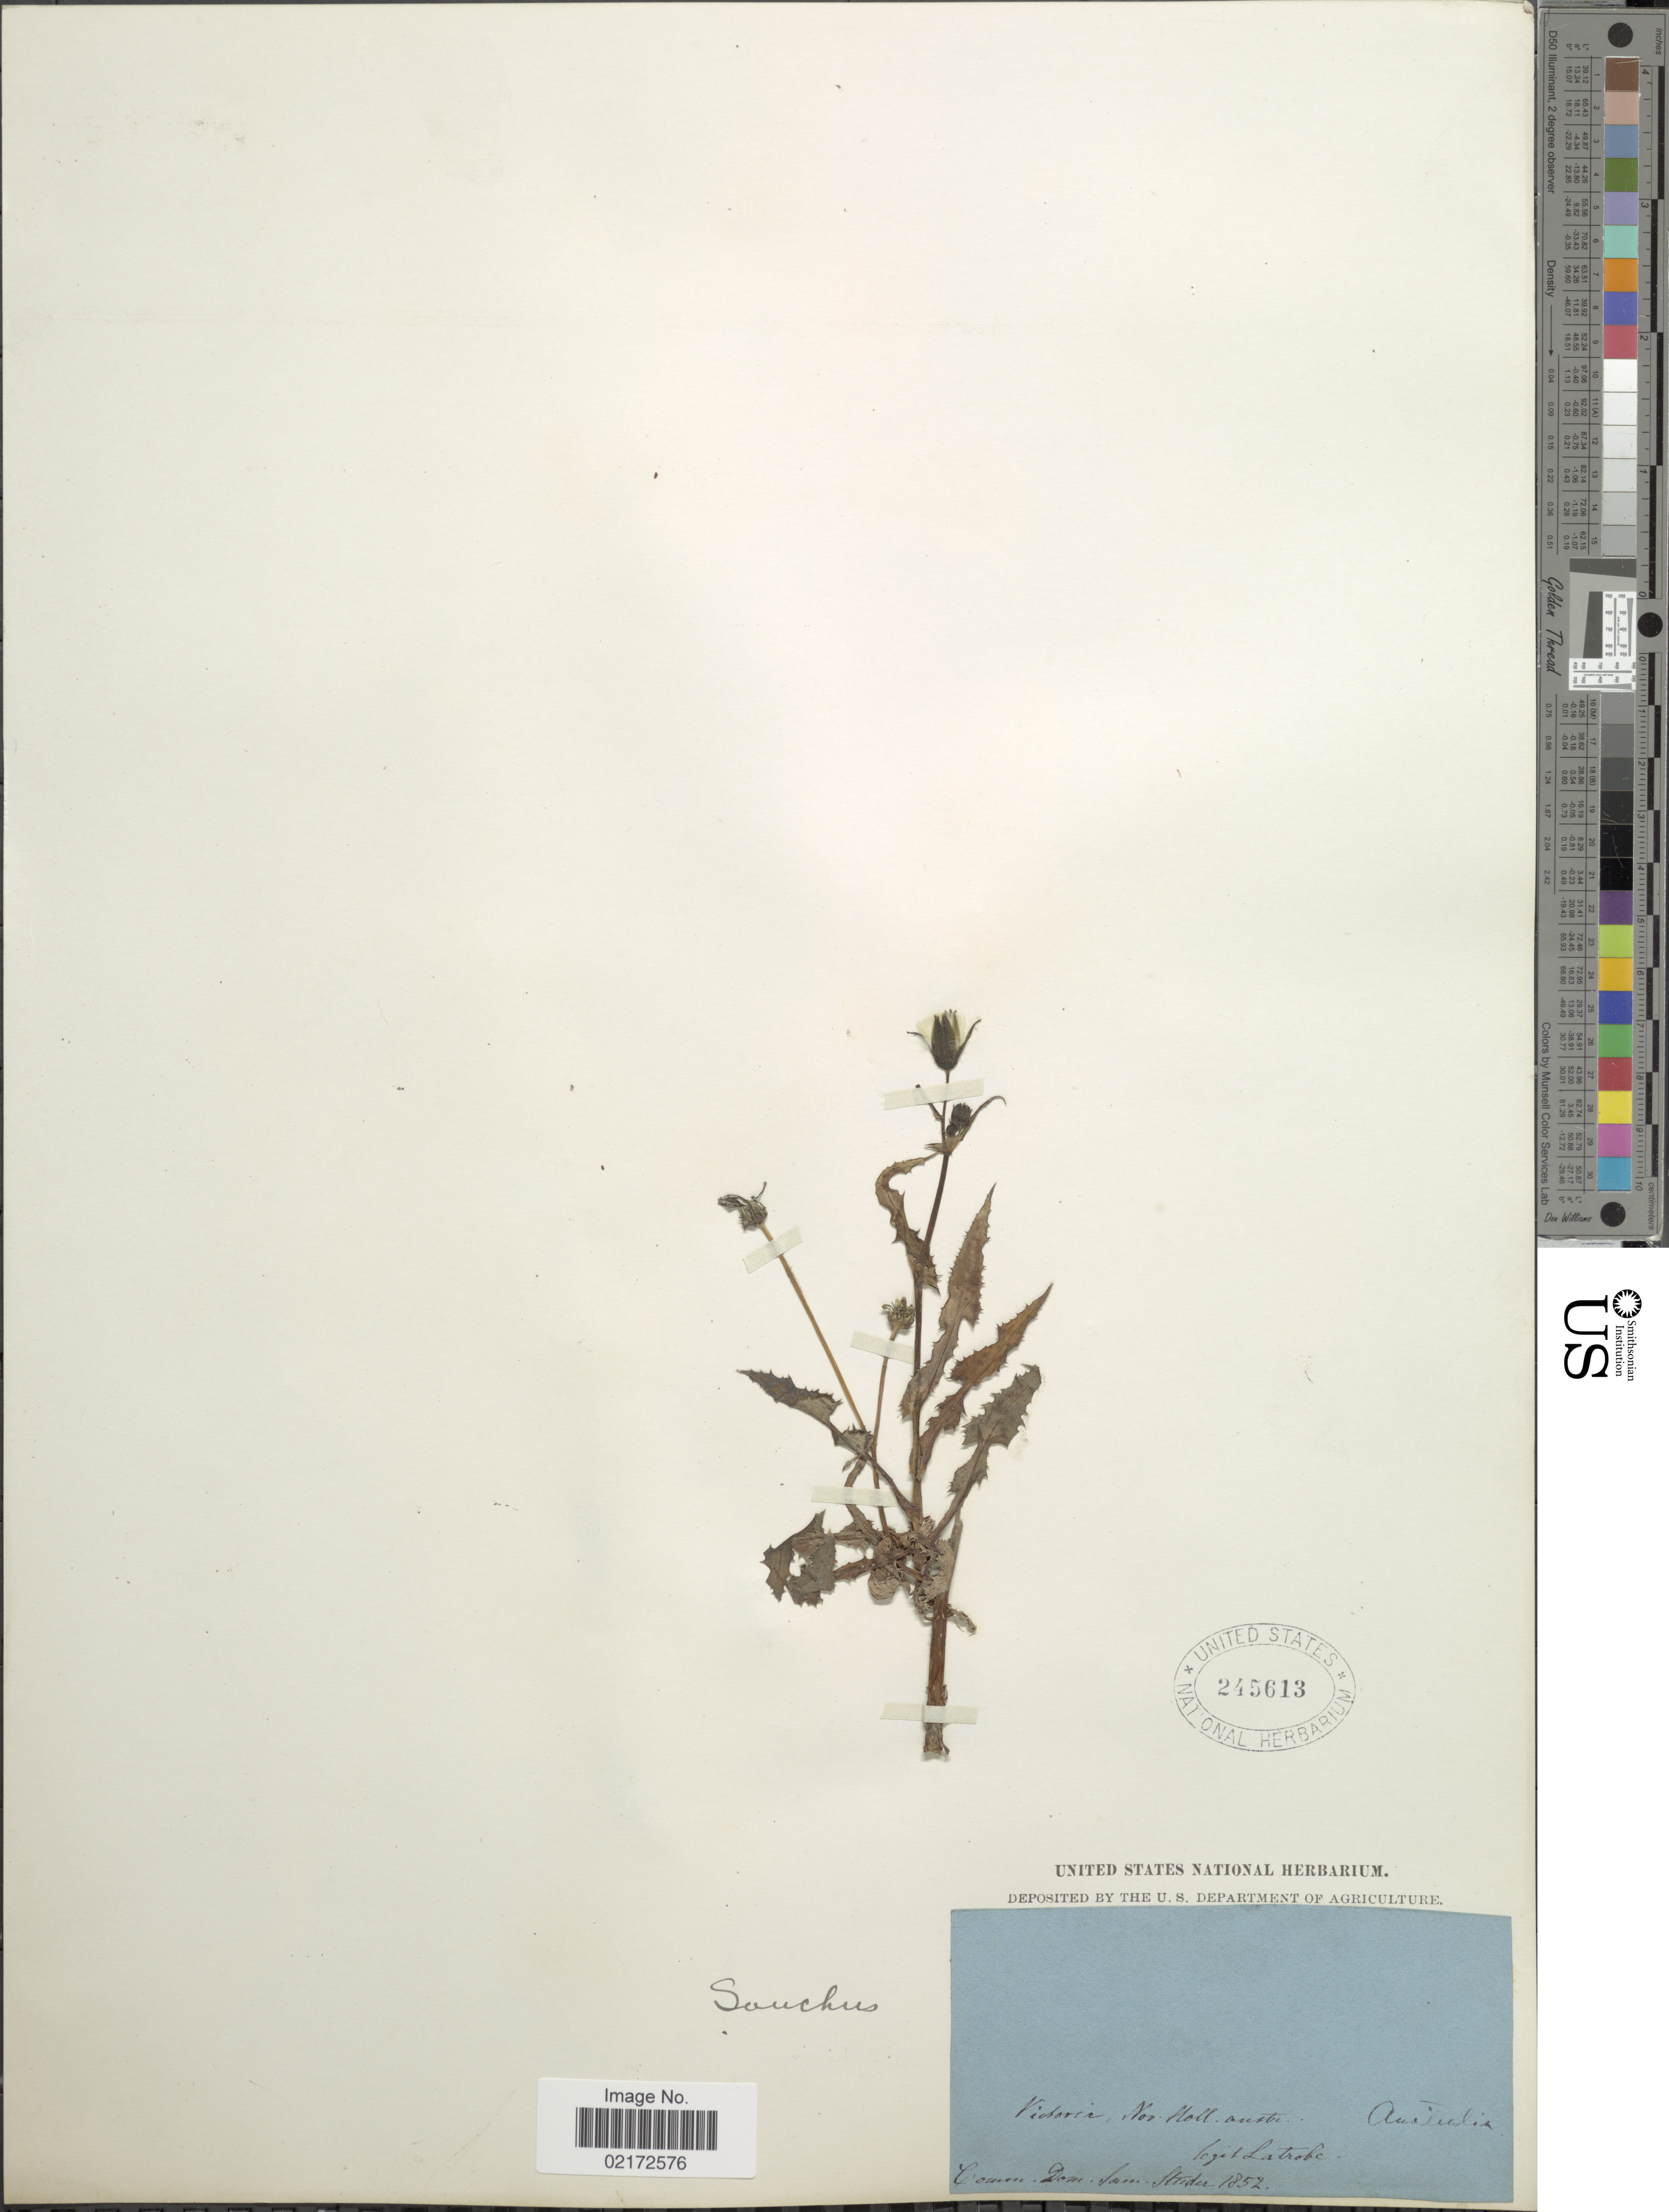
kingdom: Plantae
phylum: Tracheophyta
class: Magnoliopsida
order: Asterales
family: Asteraceae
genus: Sonchus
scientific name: Sonchus maritimus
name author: L.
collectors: Latrobe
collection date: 1852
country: Australia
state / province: Victoria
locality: Victoria, Nov. Holl. austr.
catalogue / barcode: US 245613